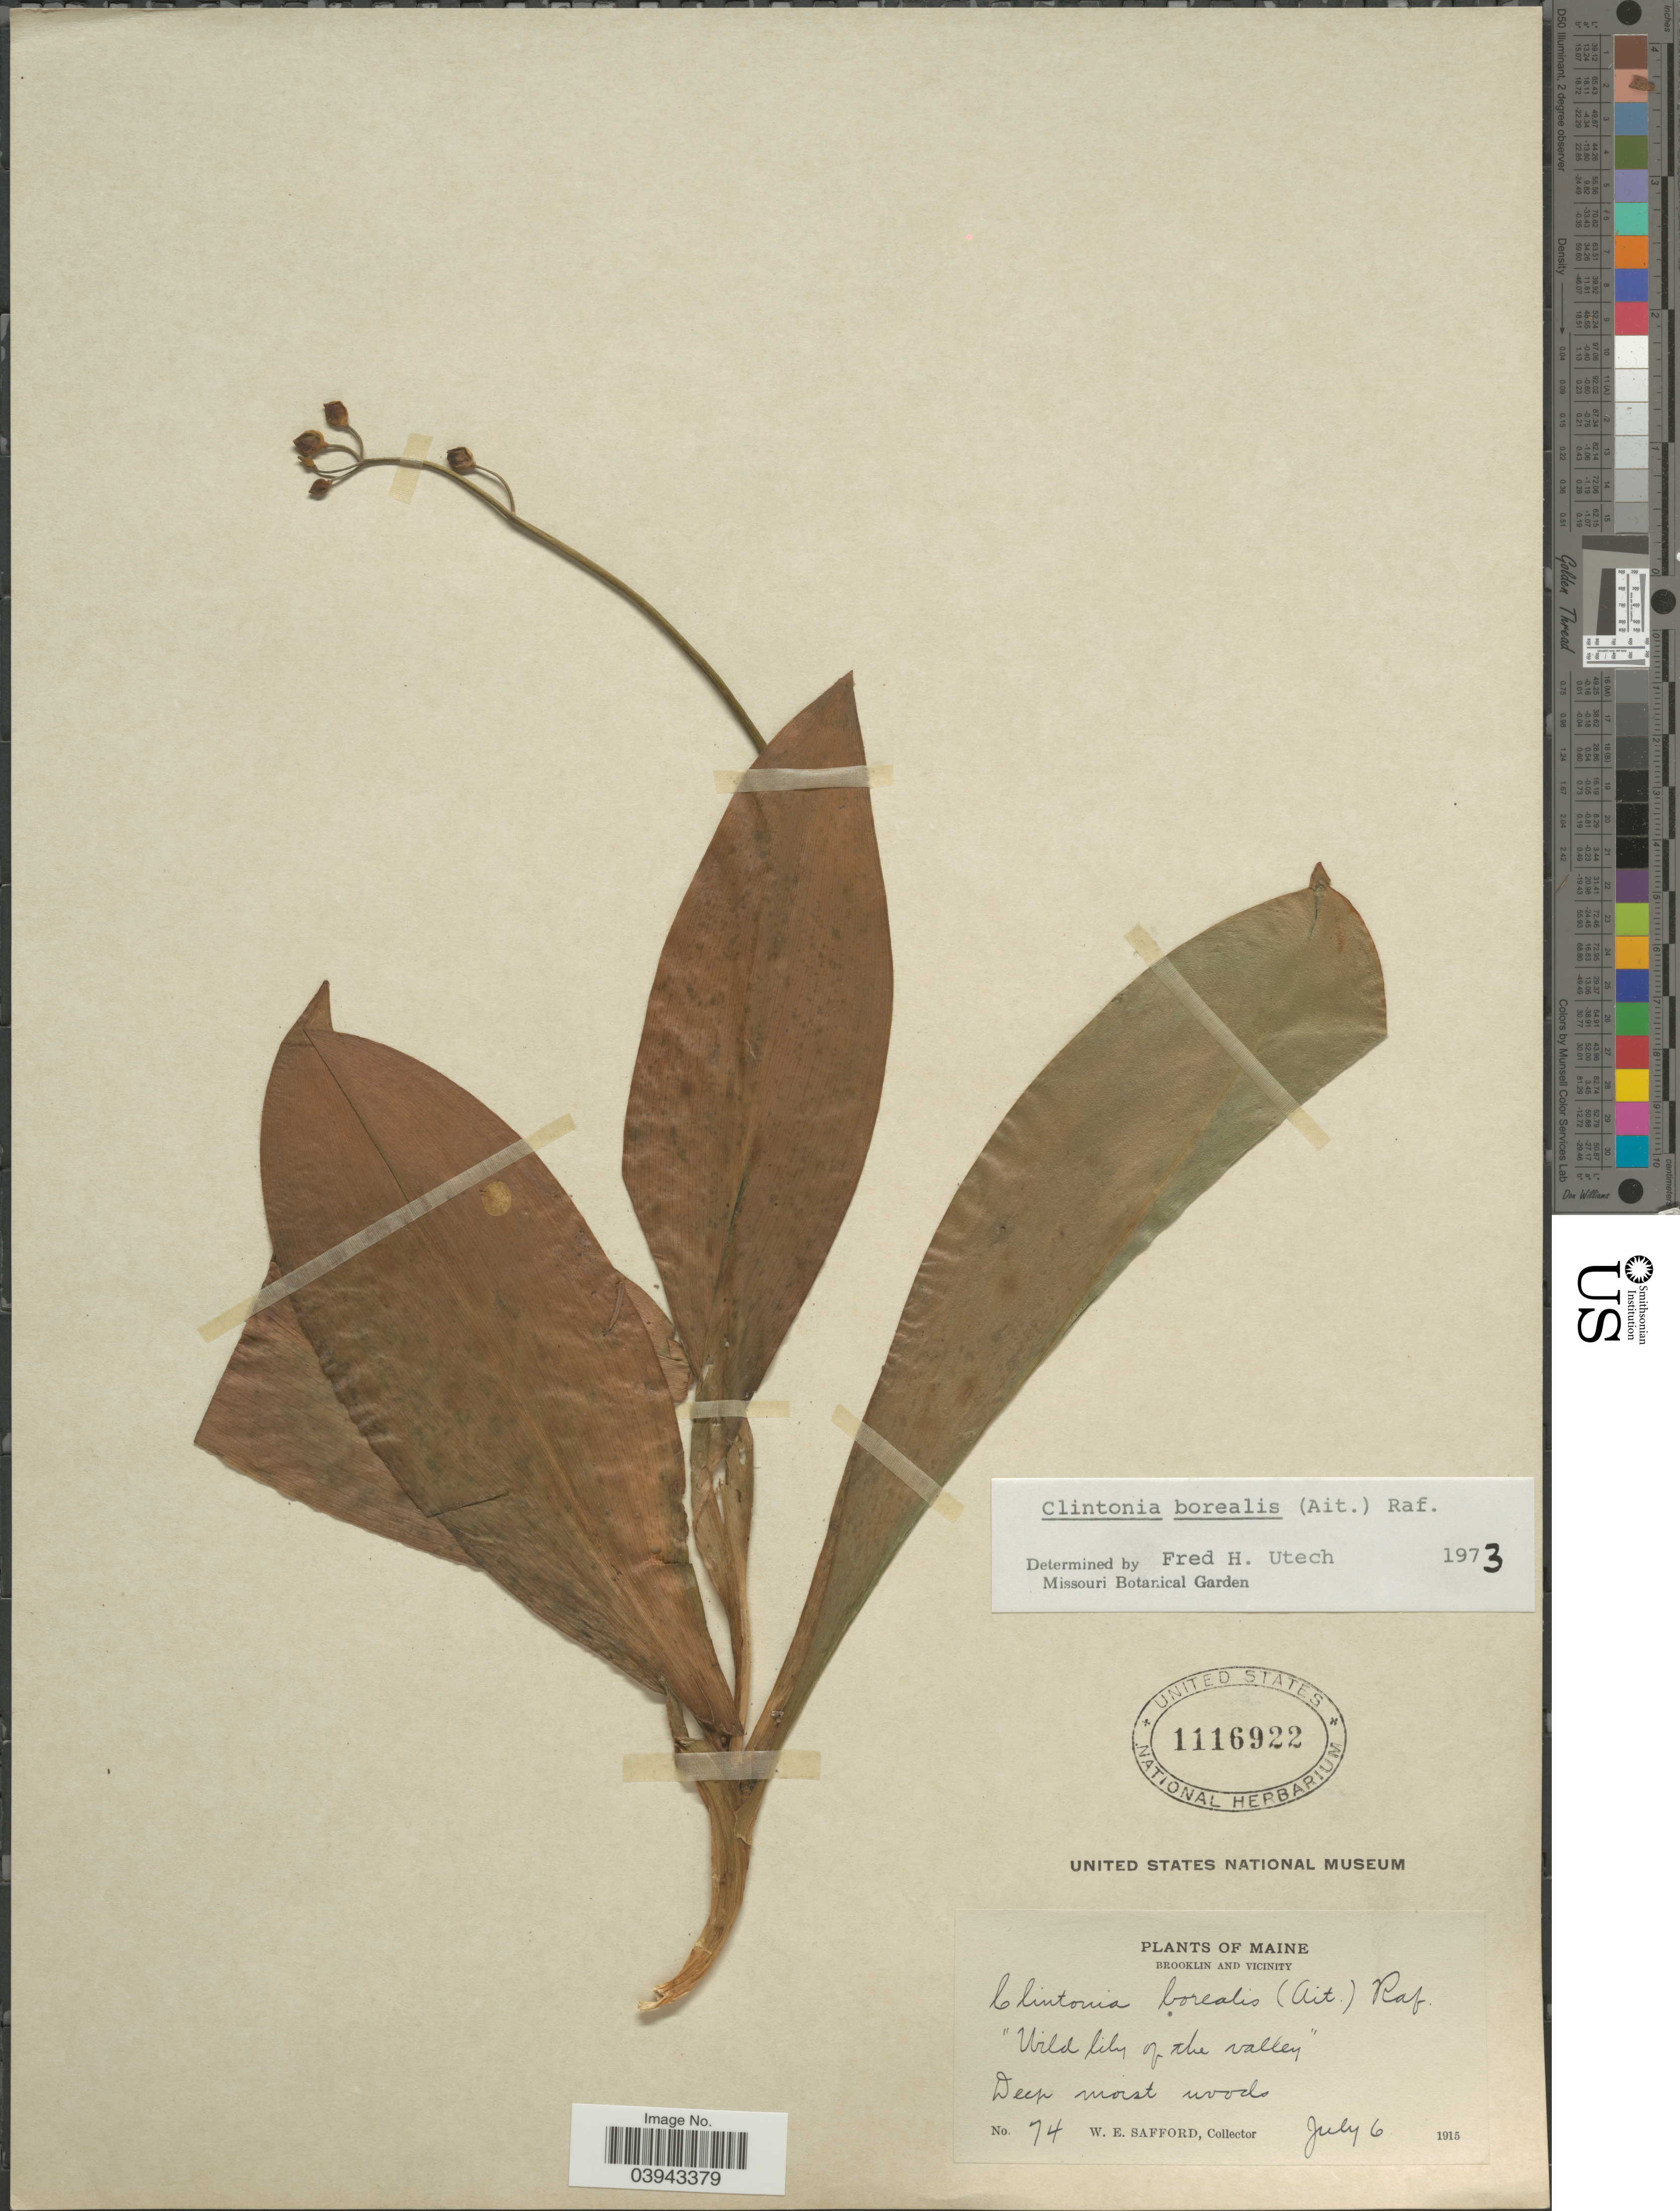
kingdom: Plantae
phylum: Tracheophyta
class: Liliopsida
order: Liliales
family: Liliaceae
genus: Clintonia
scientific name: Clintonia borealis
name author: (Aiton) Raf.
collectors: W. E. Safford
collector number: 74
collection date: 1915-07-06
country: United States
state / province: Maine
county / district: Hancock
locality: Brooklin and vicinity.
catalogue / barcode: US 1116922